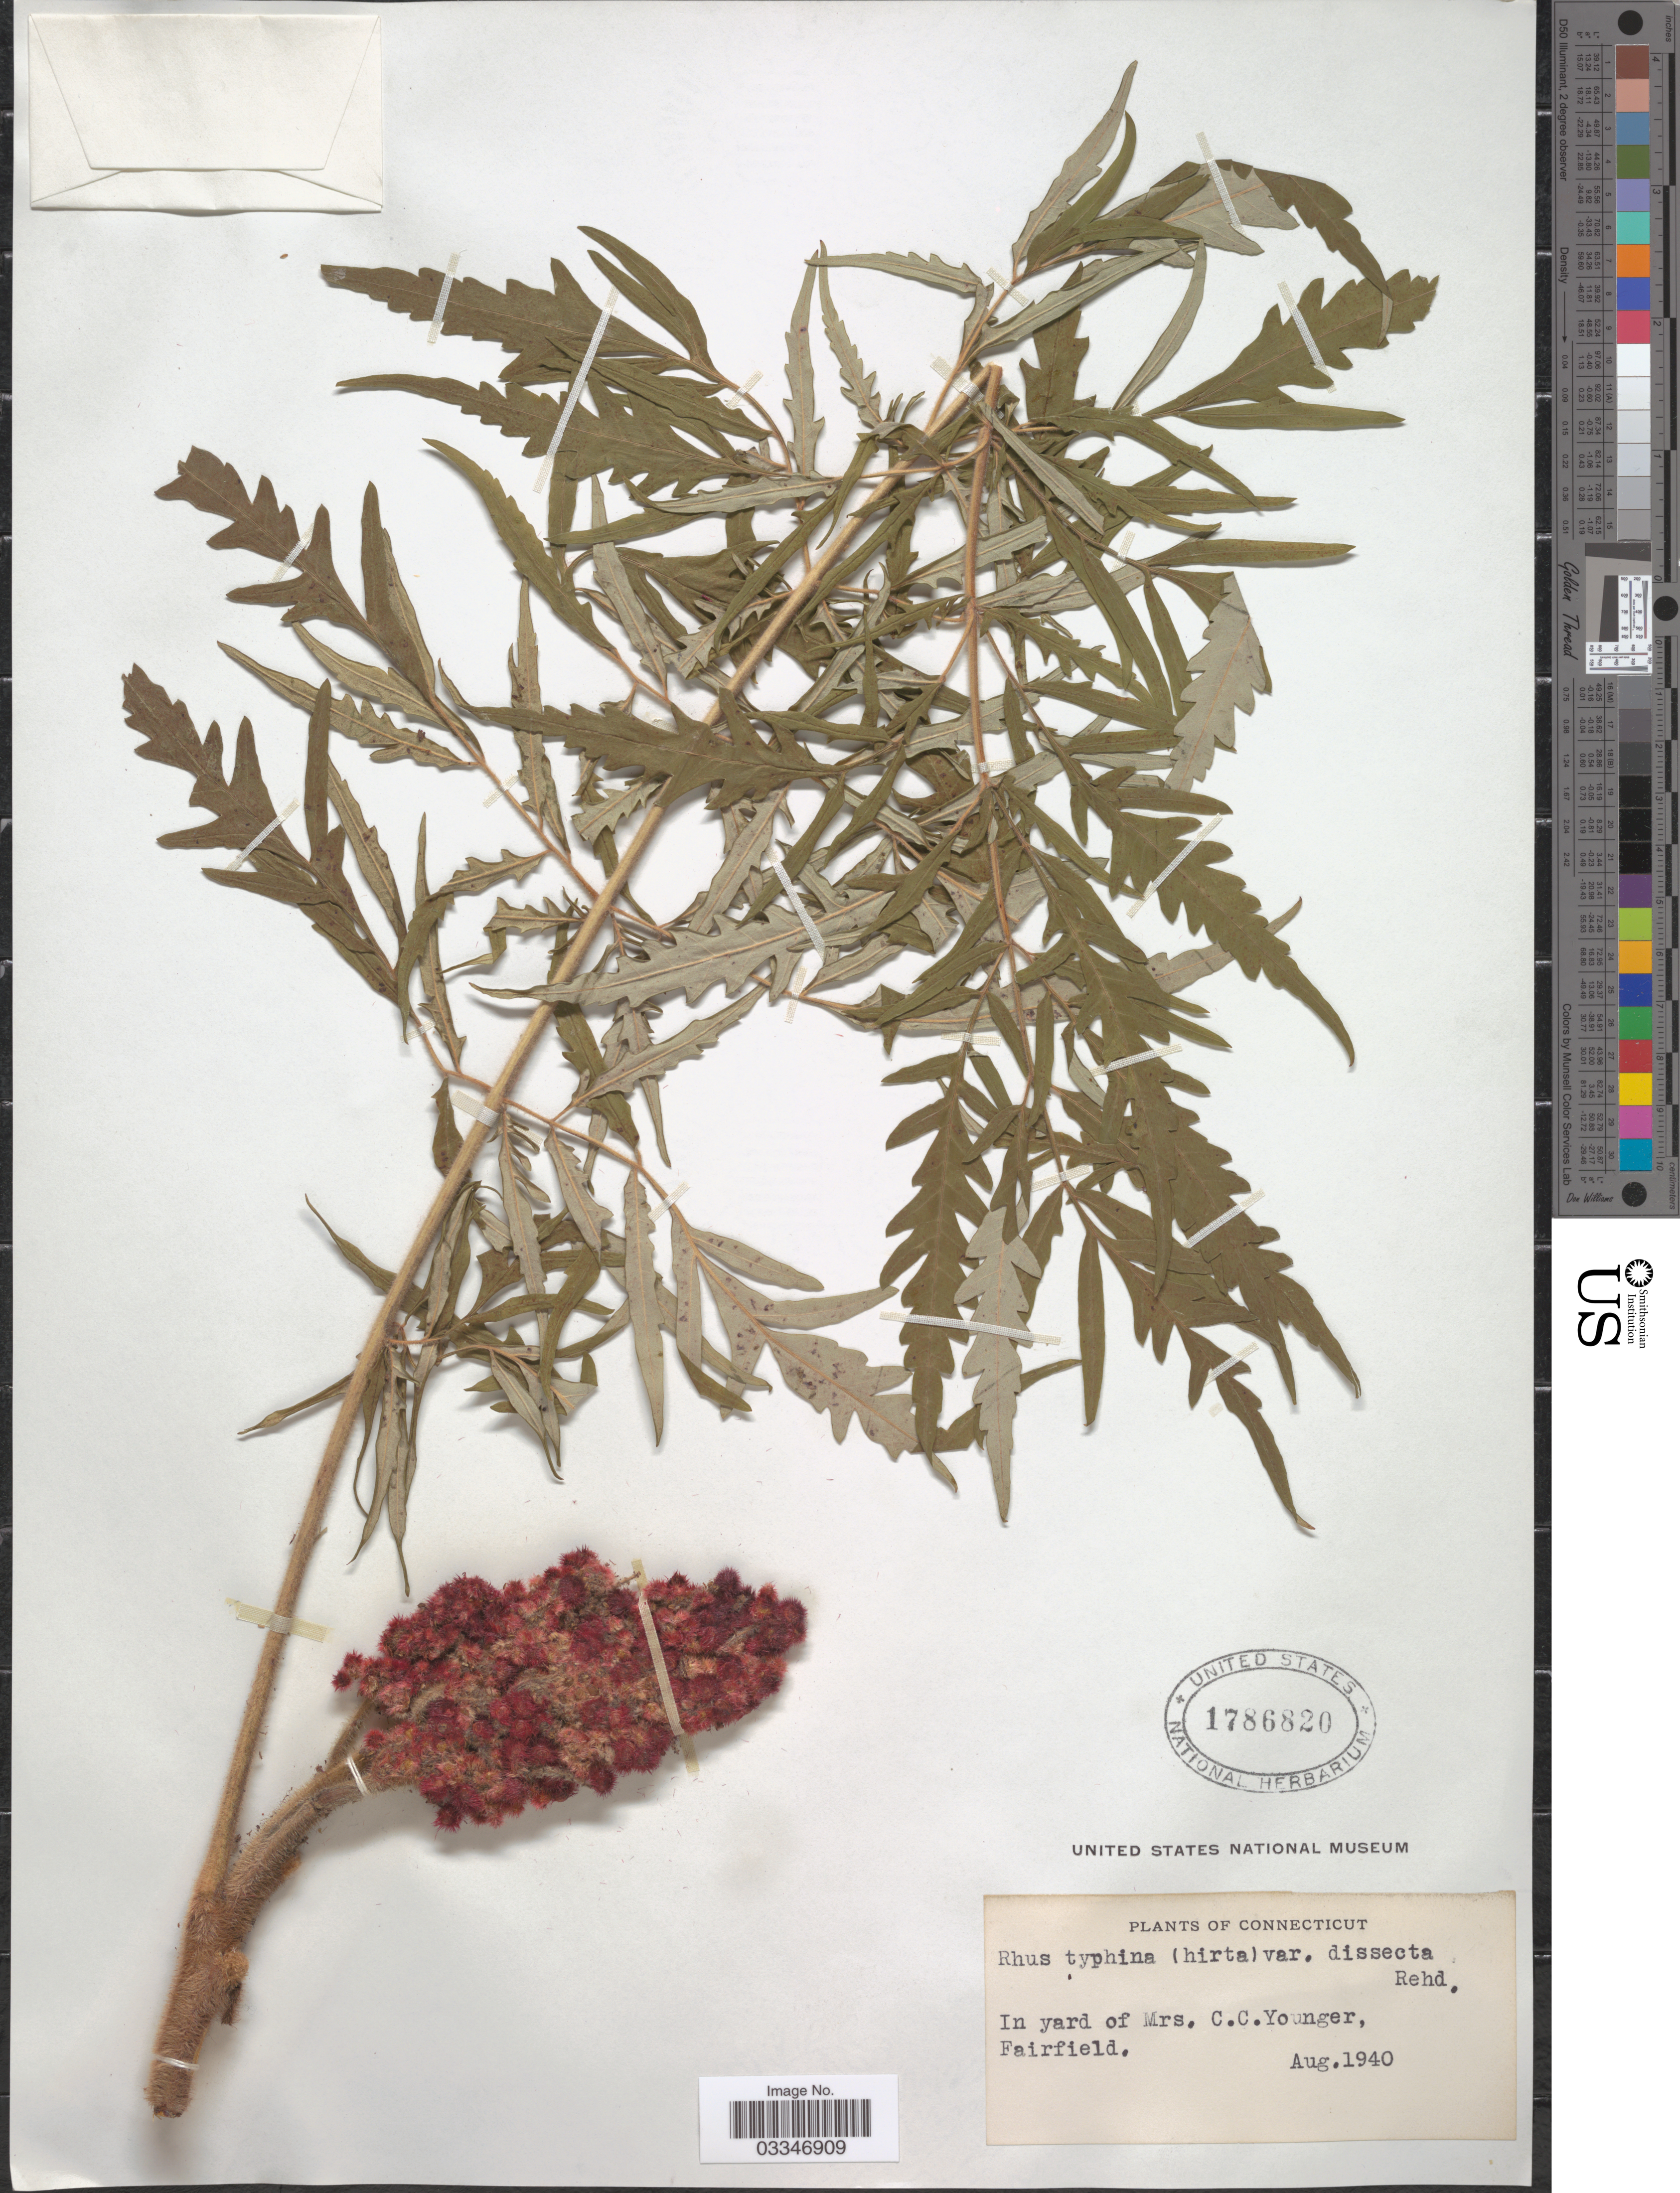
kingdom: Plantae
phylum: Tracheophyta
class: Magnoliopsida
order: Sapindales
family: Anacardiaceae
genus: Rhus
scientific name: Rhus typhina var. laciniata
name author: Alph. Wood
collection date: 1940-08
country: United States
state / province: Connecticut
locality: Fairfield.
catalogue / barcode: US 1786820